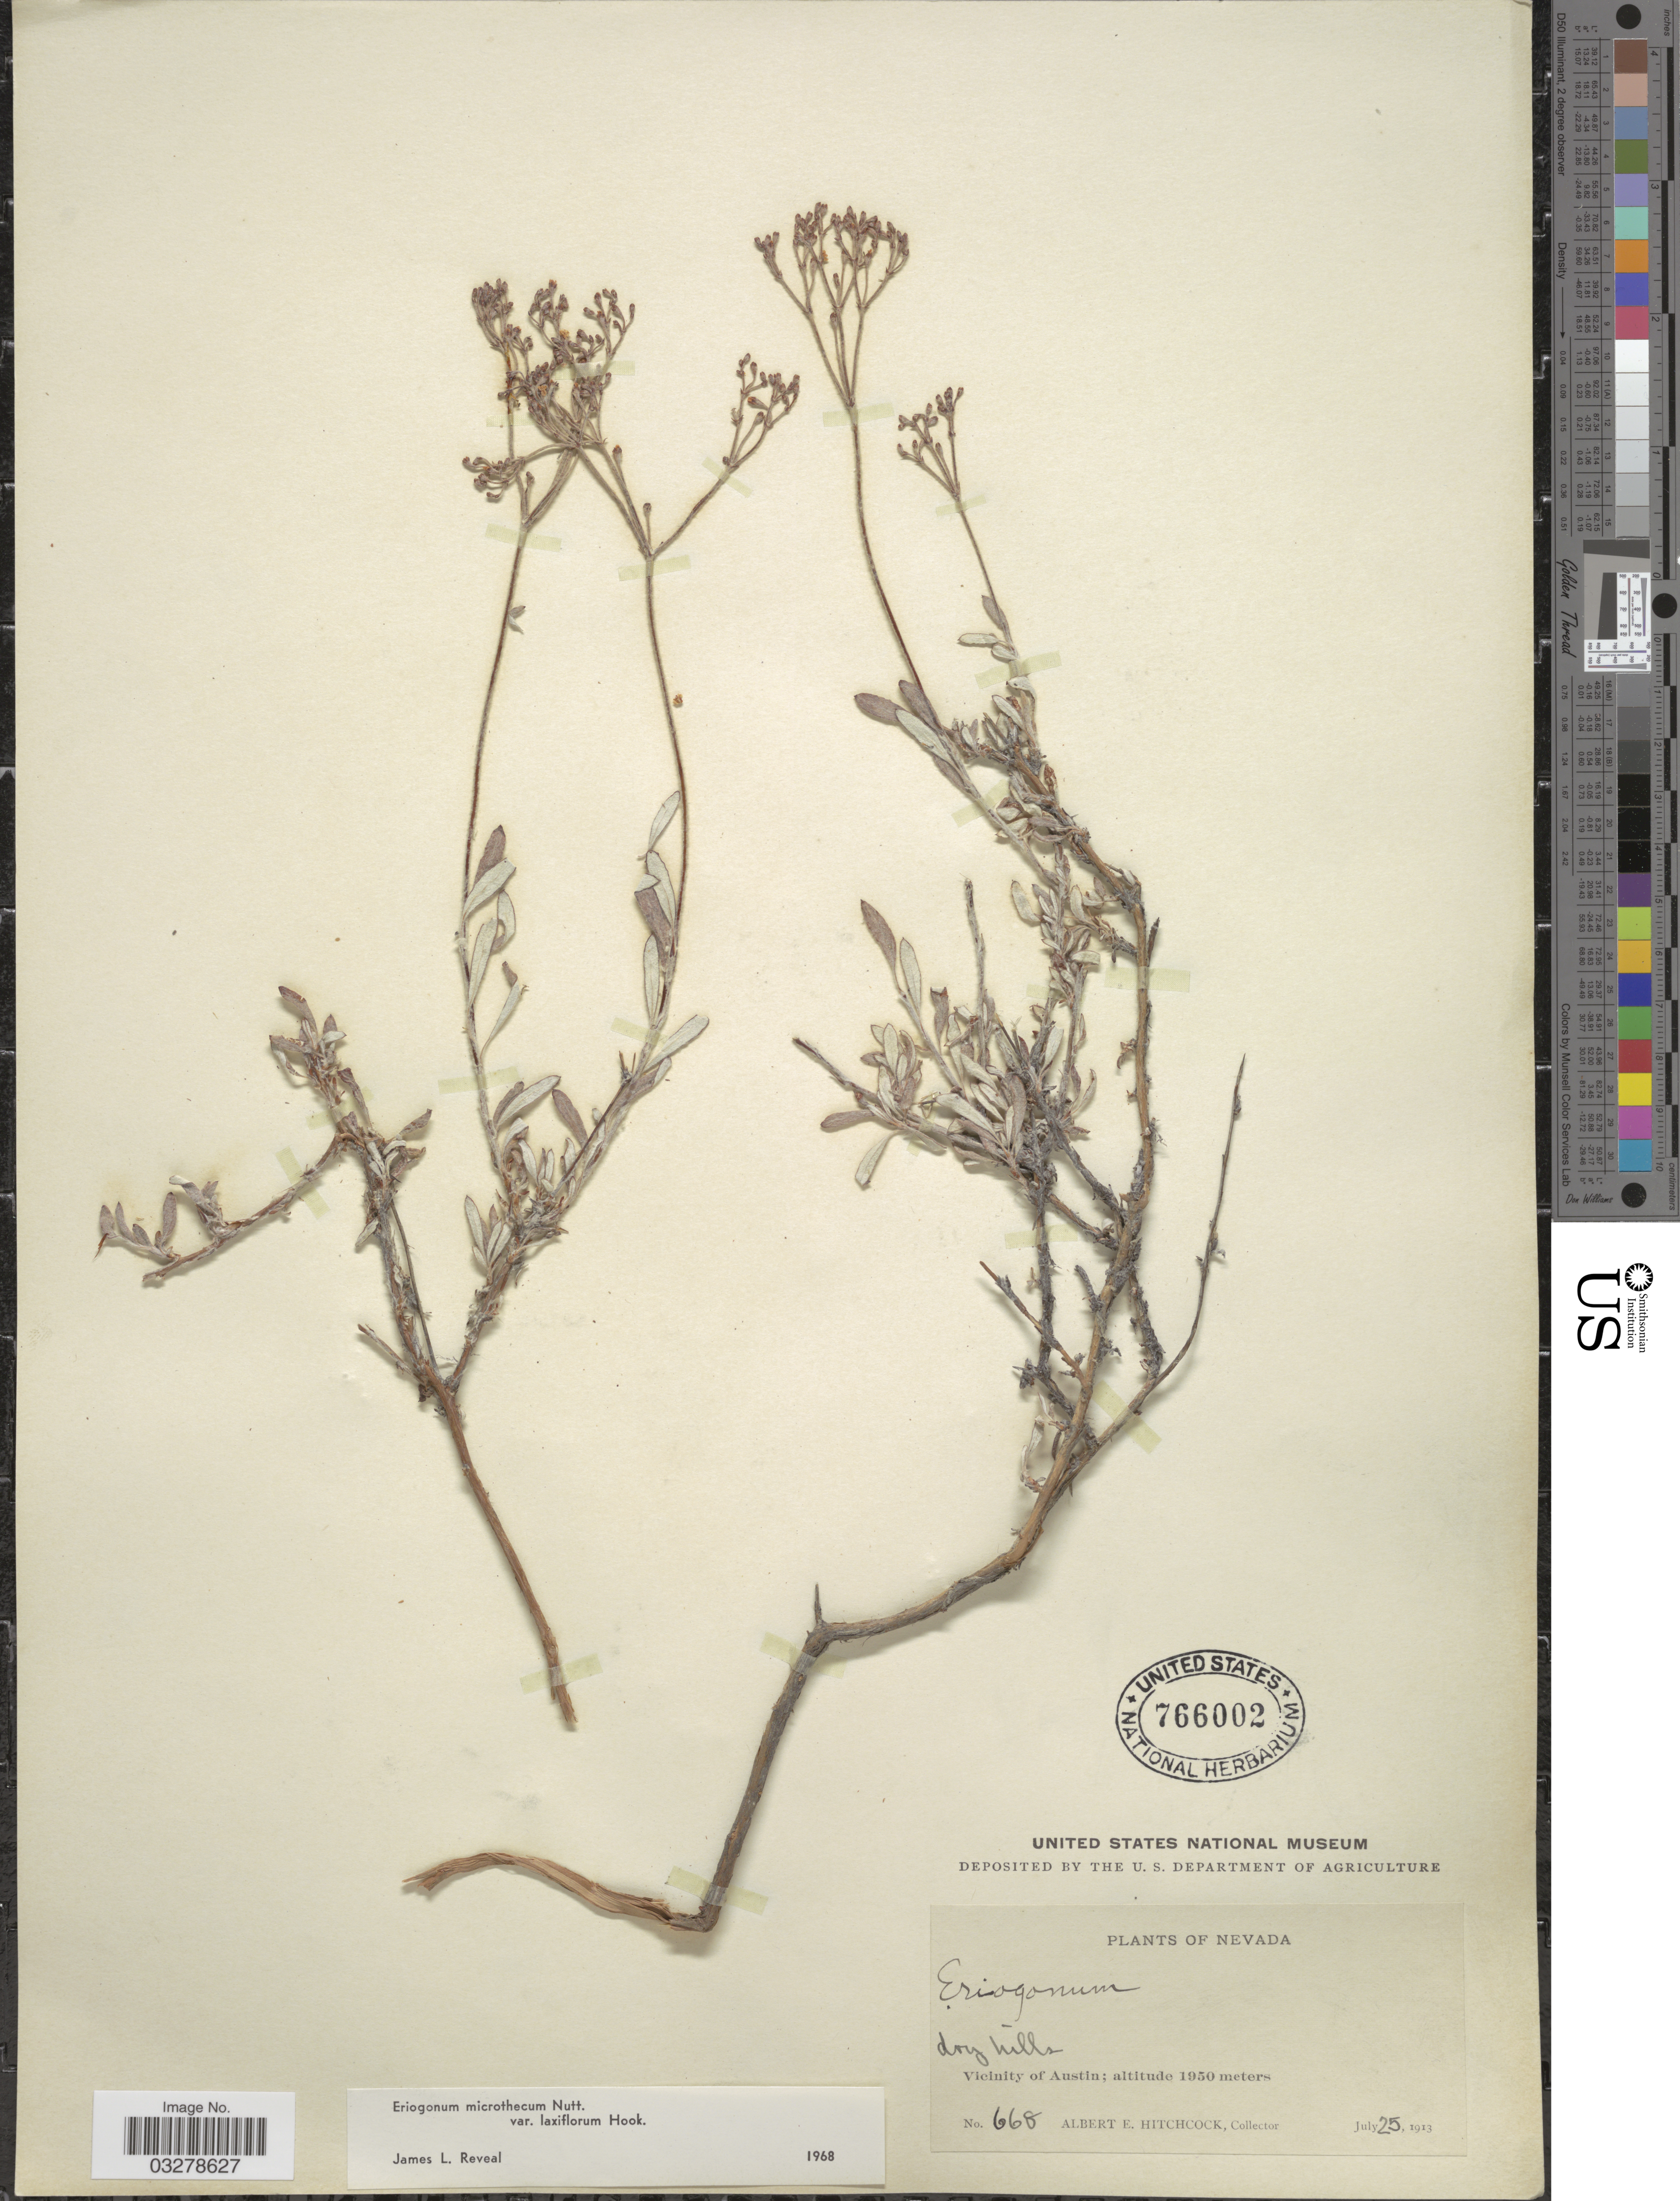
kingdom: Plantae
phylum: Tracheophyta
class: Magnoliopsida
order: Caryophyllales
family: Polygonaceae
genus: Eriogonum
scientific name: Eriogonum microtheca var. laxiflorum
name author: Hook.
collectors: A. Hitchcock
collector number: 668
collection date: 1913-07-25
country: United States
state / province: Nevada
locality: Vicinity of Austin.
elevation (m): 1950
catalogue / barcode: US 766002